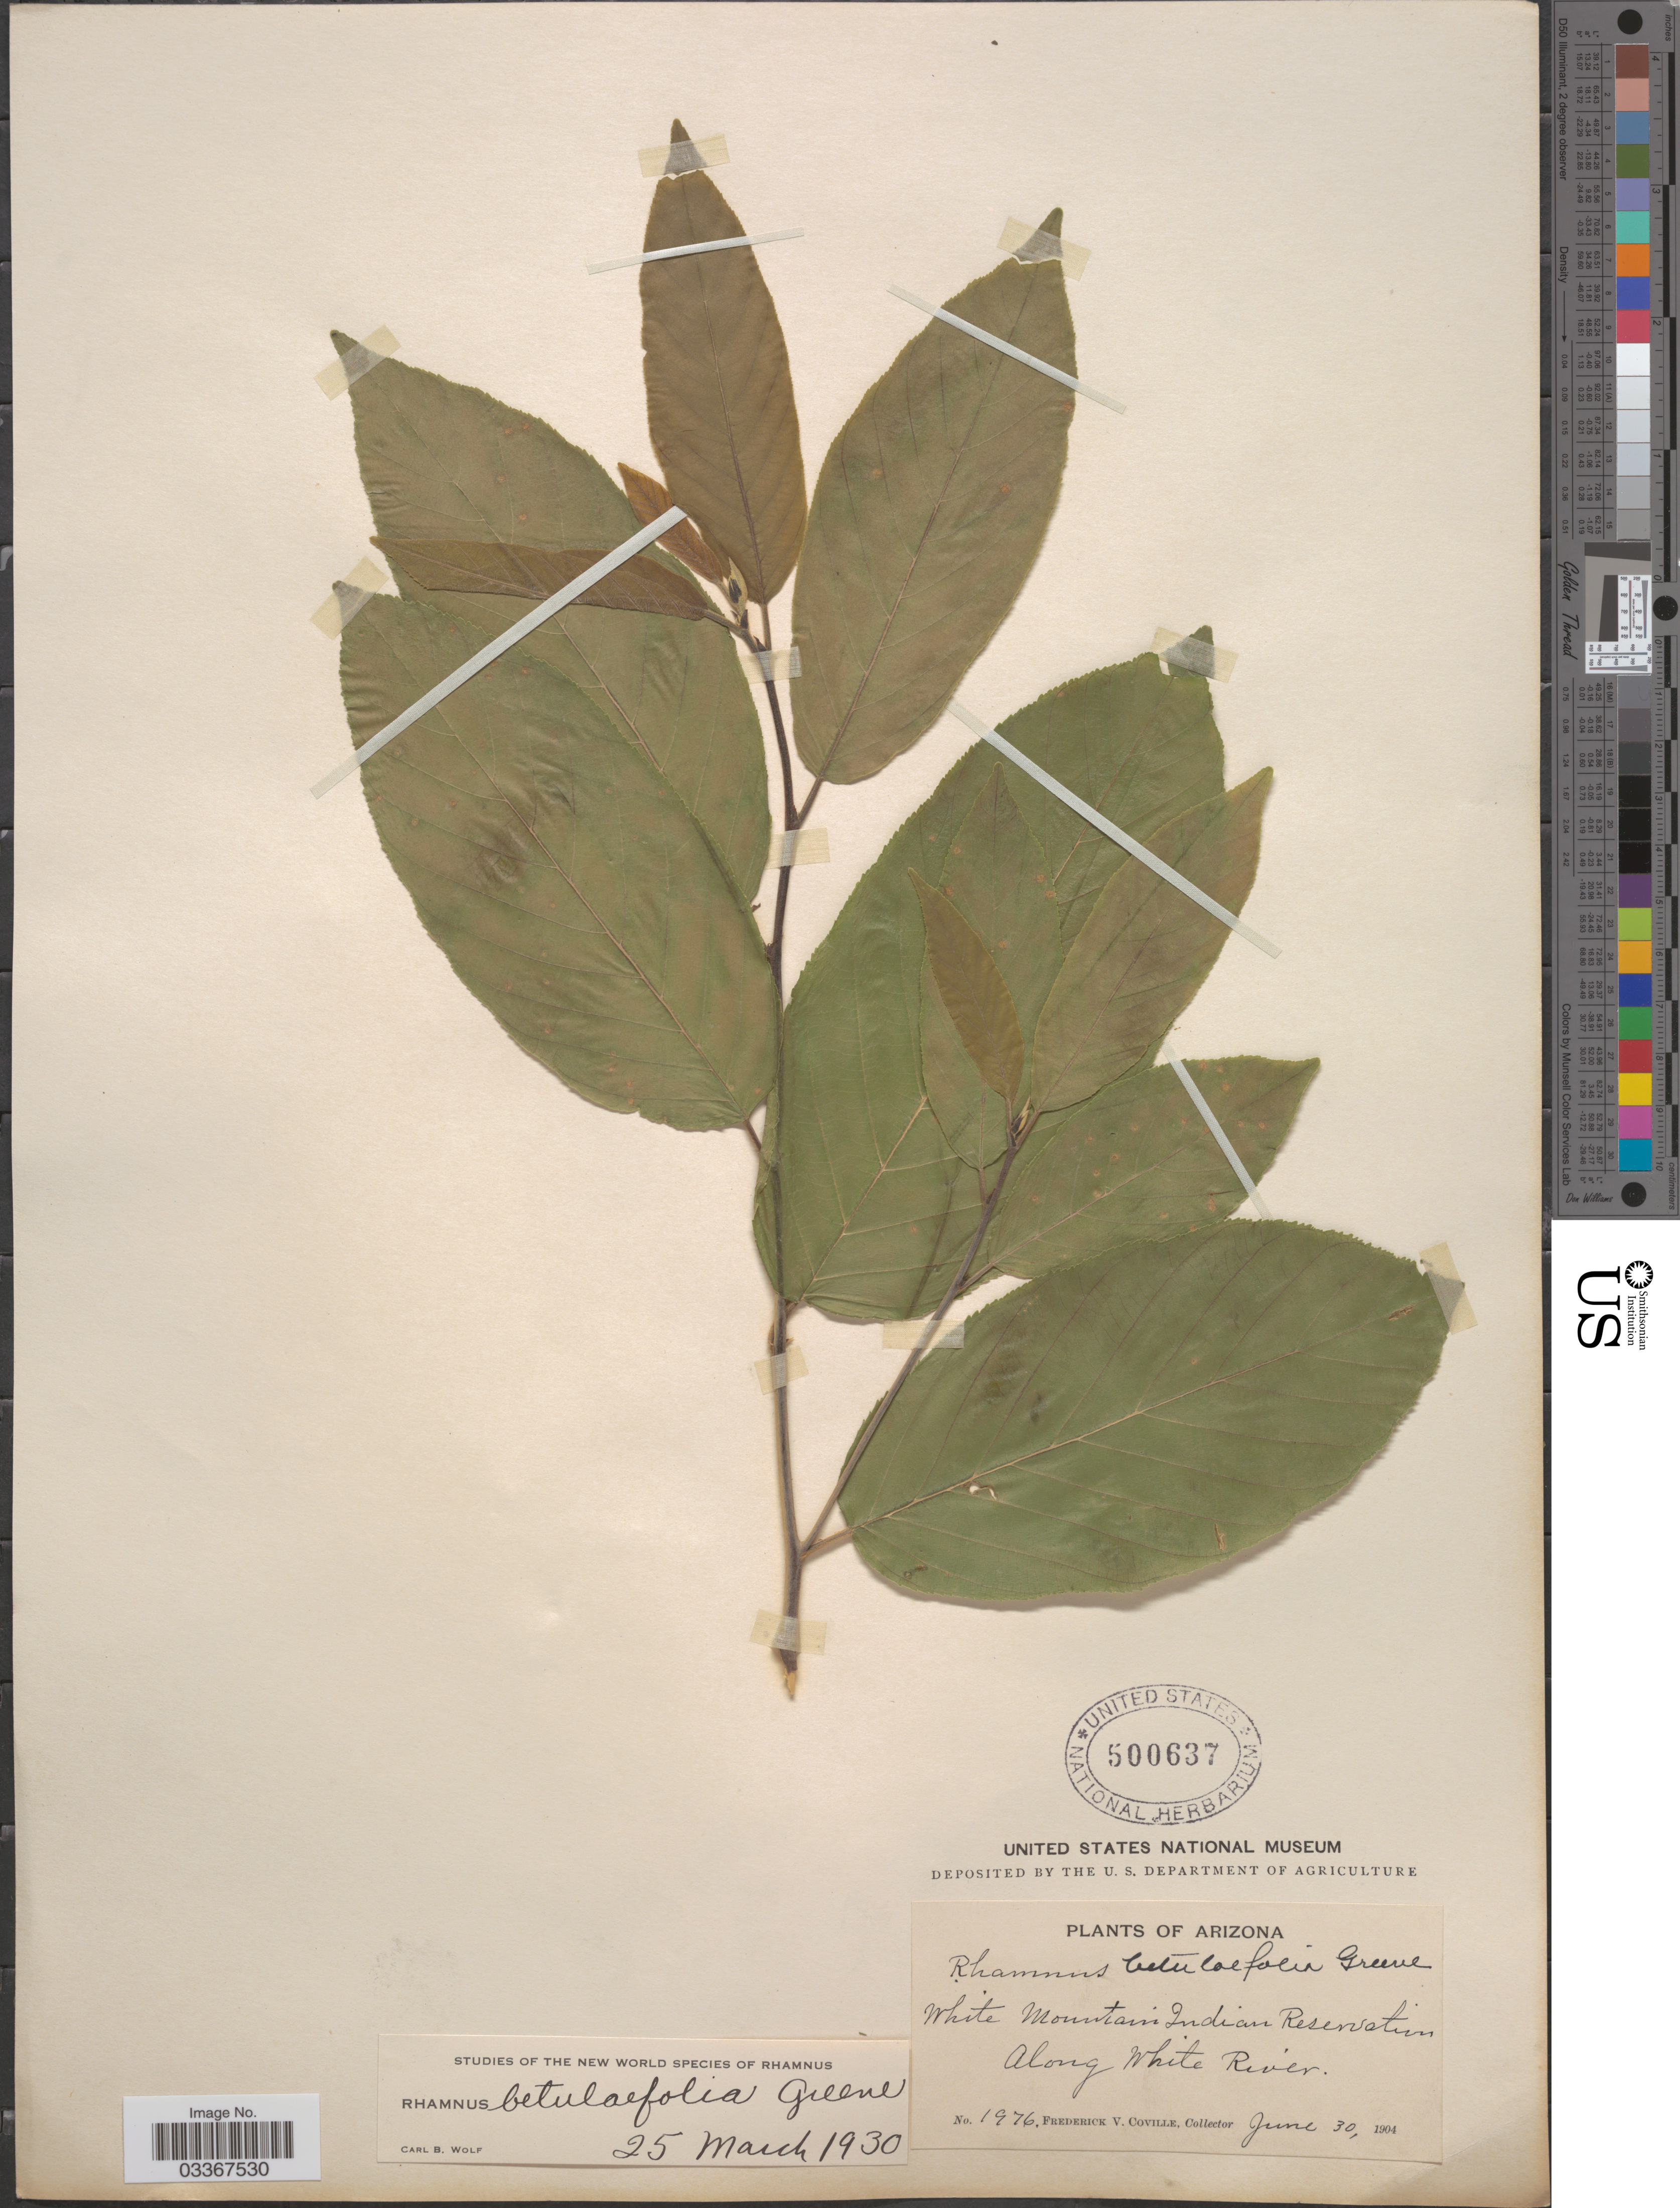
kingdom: Plantae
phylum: Tracheophyta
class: Magnoliopsida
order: Rosales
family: Rhamnaceae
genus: Frangula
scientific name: Frangula betulifolia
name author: (Greene) Grubov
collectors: F. V. Coville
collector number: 1976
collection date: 1904-06-30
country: United States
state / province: Arizona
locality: White River Indian Reservation, Along White River.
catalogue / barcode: US 500637